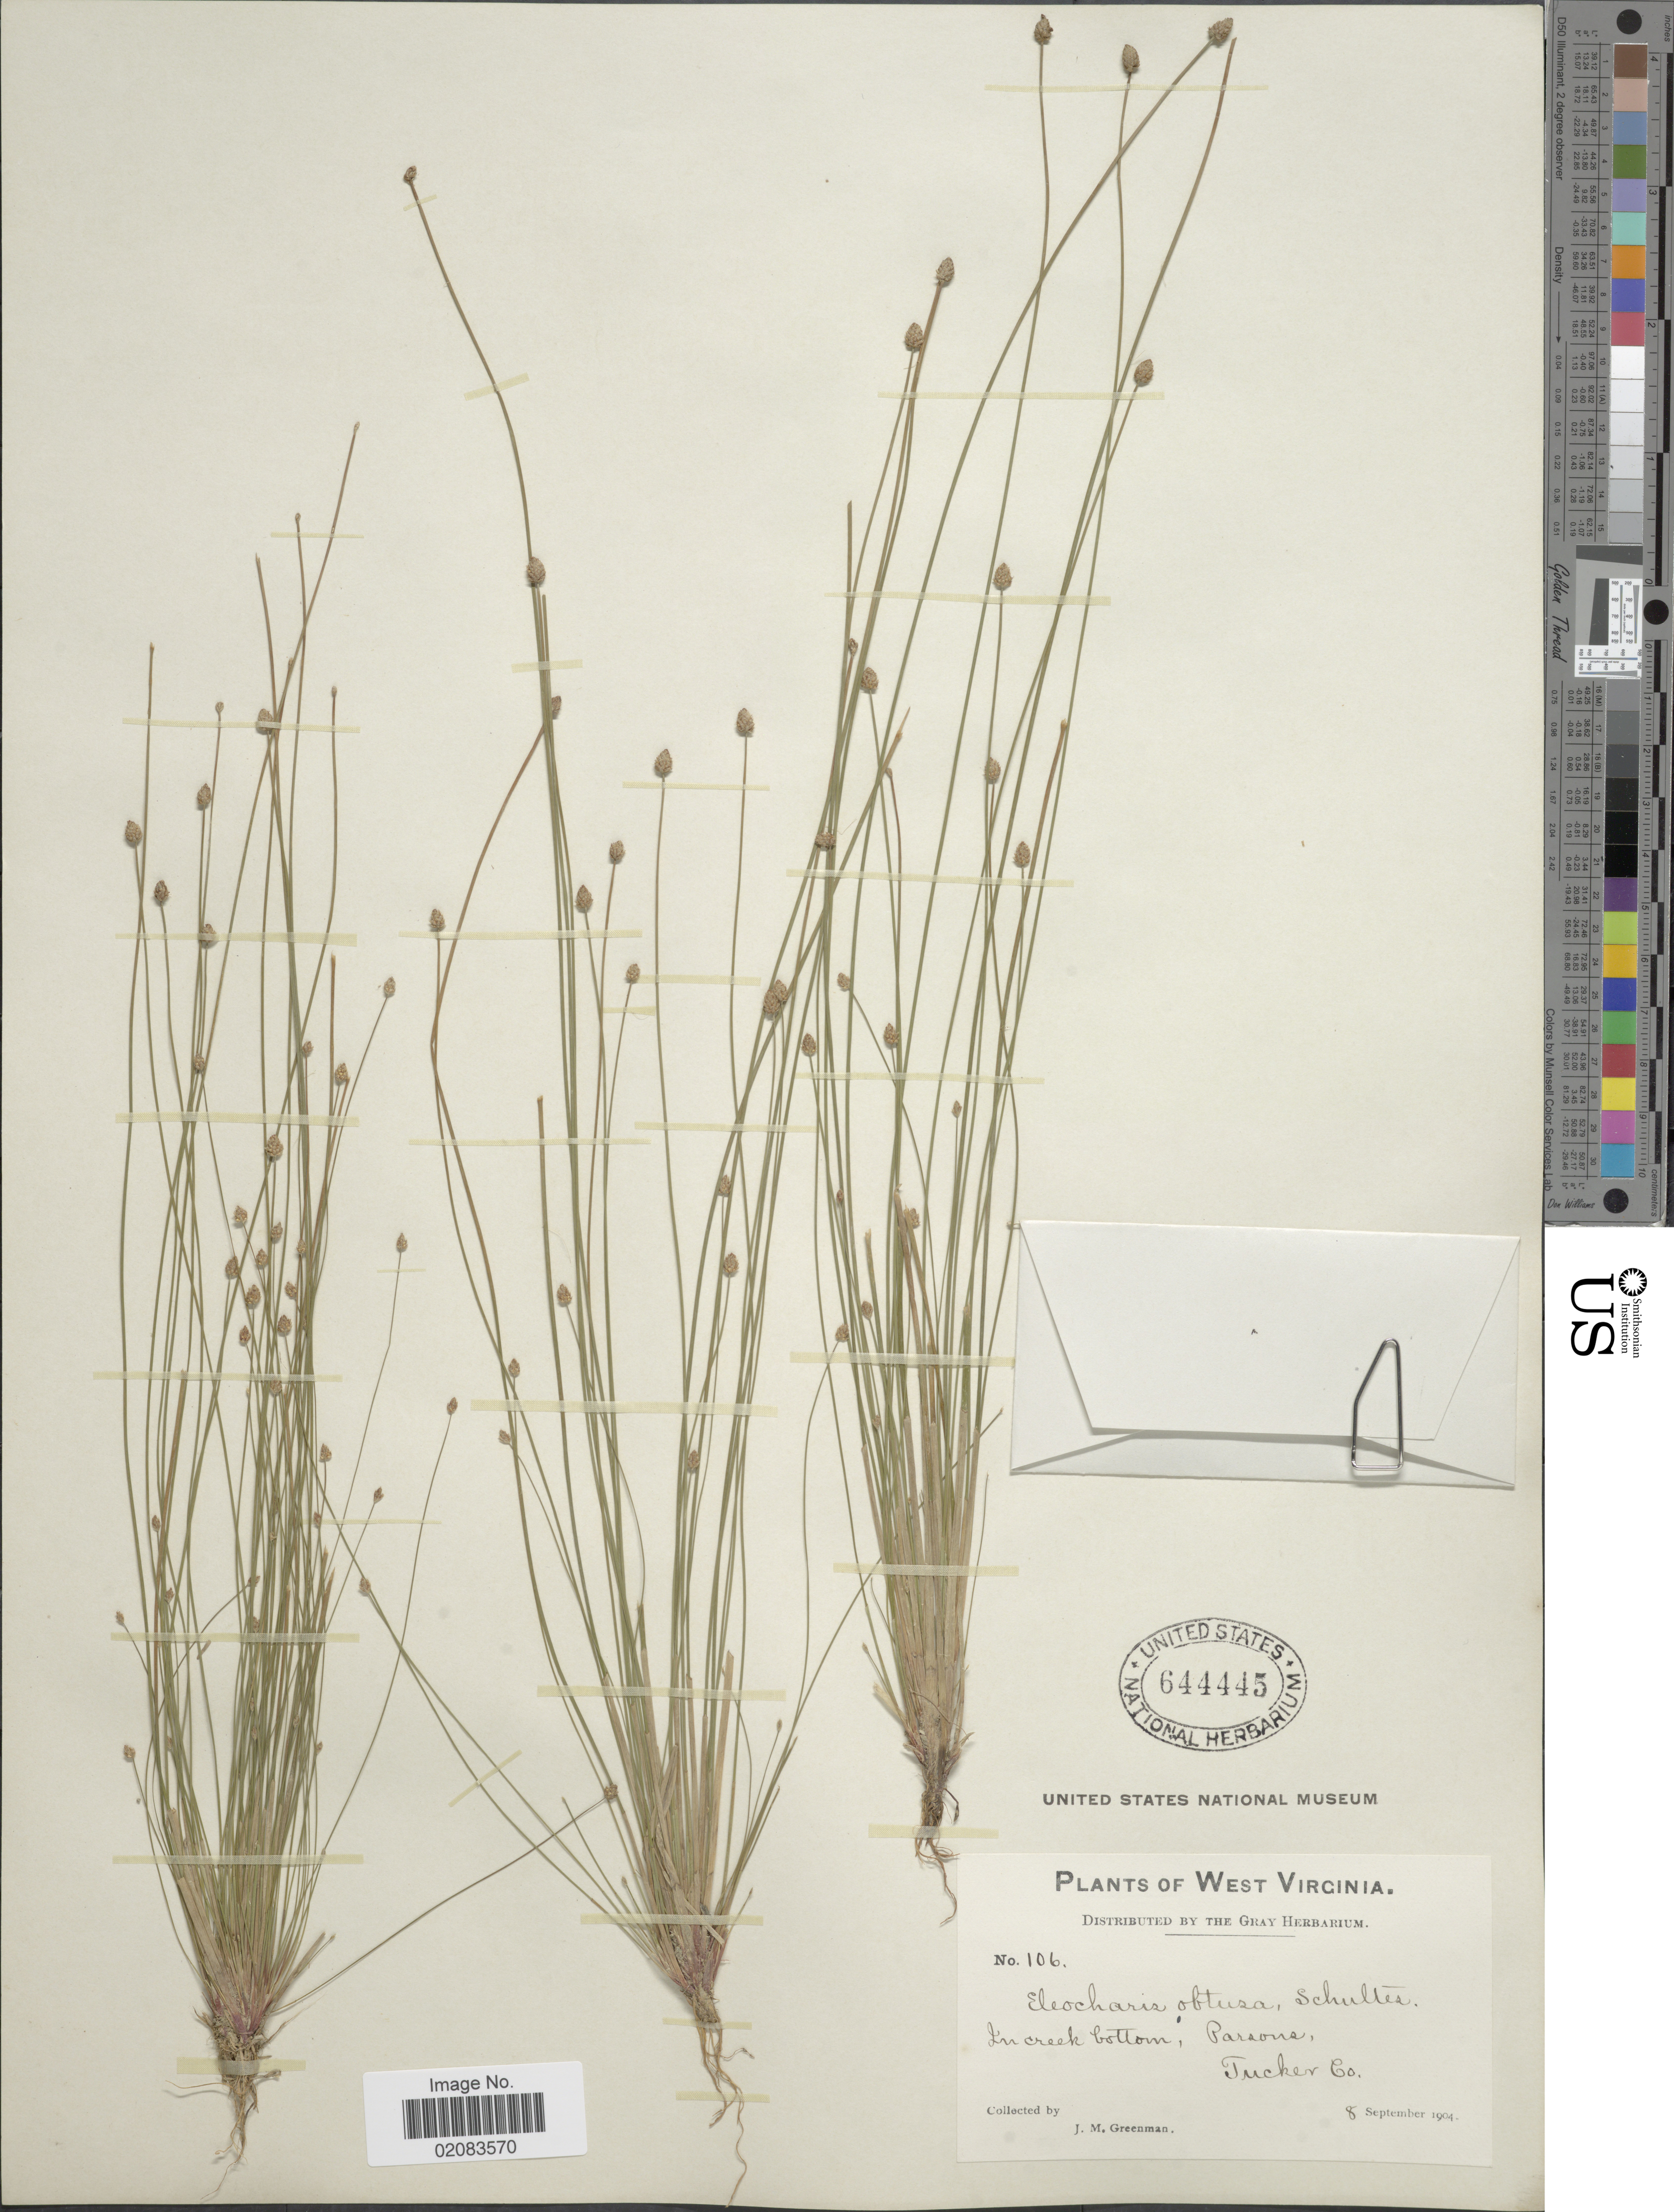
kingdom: Plantae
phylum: Tracheophyta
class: Liliopsida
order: Poales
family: Cyperaceae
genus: Eleocharis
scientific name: Eleocharis obtusa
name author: (Willd.) Schult.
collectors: J. M. Greenman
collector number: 106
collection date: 1904-09-08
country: United States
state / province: West Virginia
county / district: Tucker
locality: In creek bottom, Parsous, Tucker Co.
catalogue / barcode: US 644445